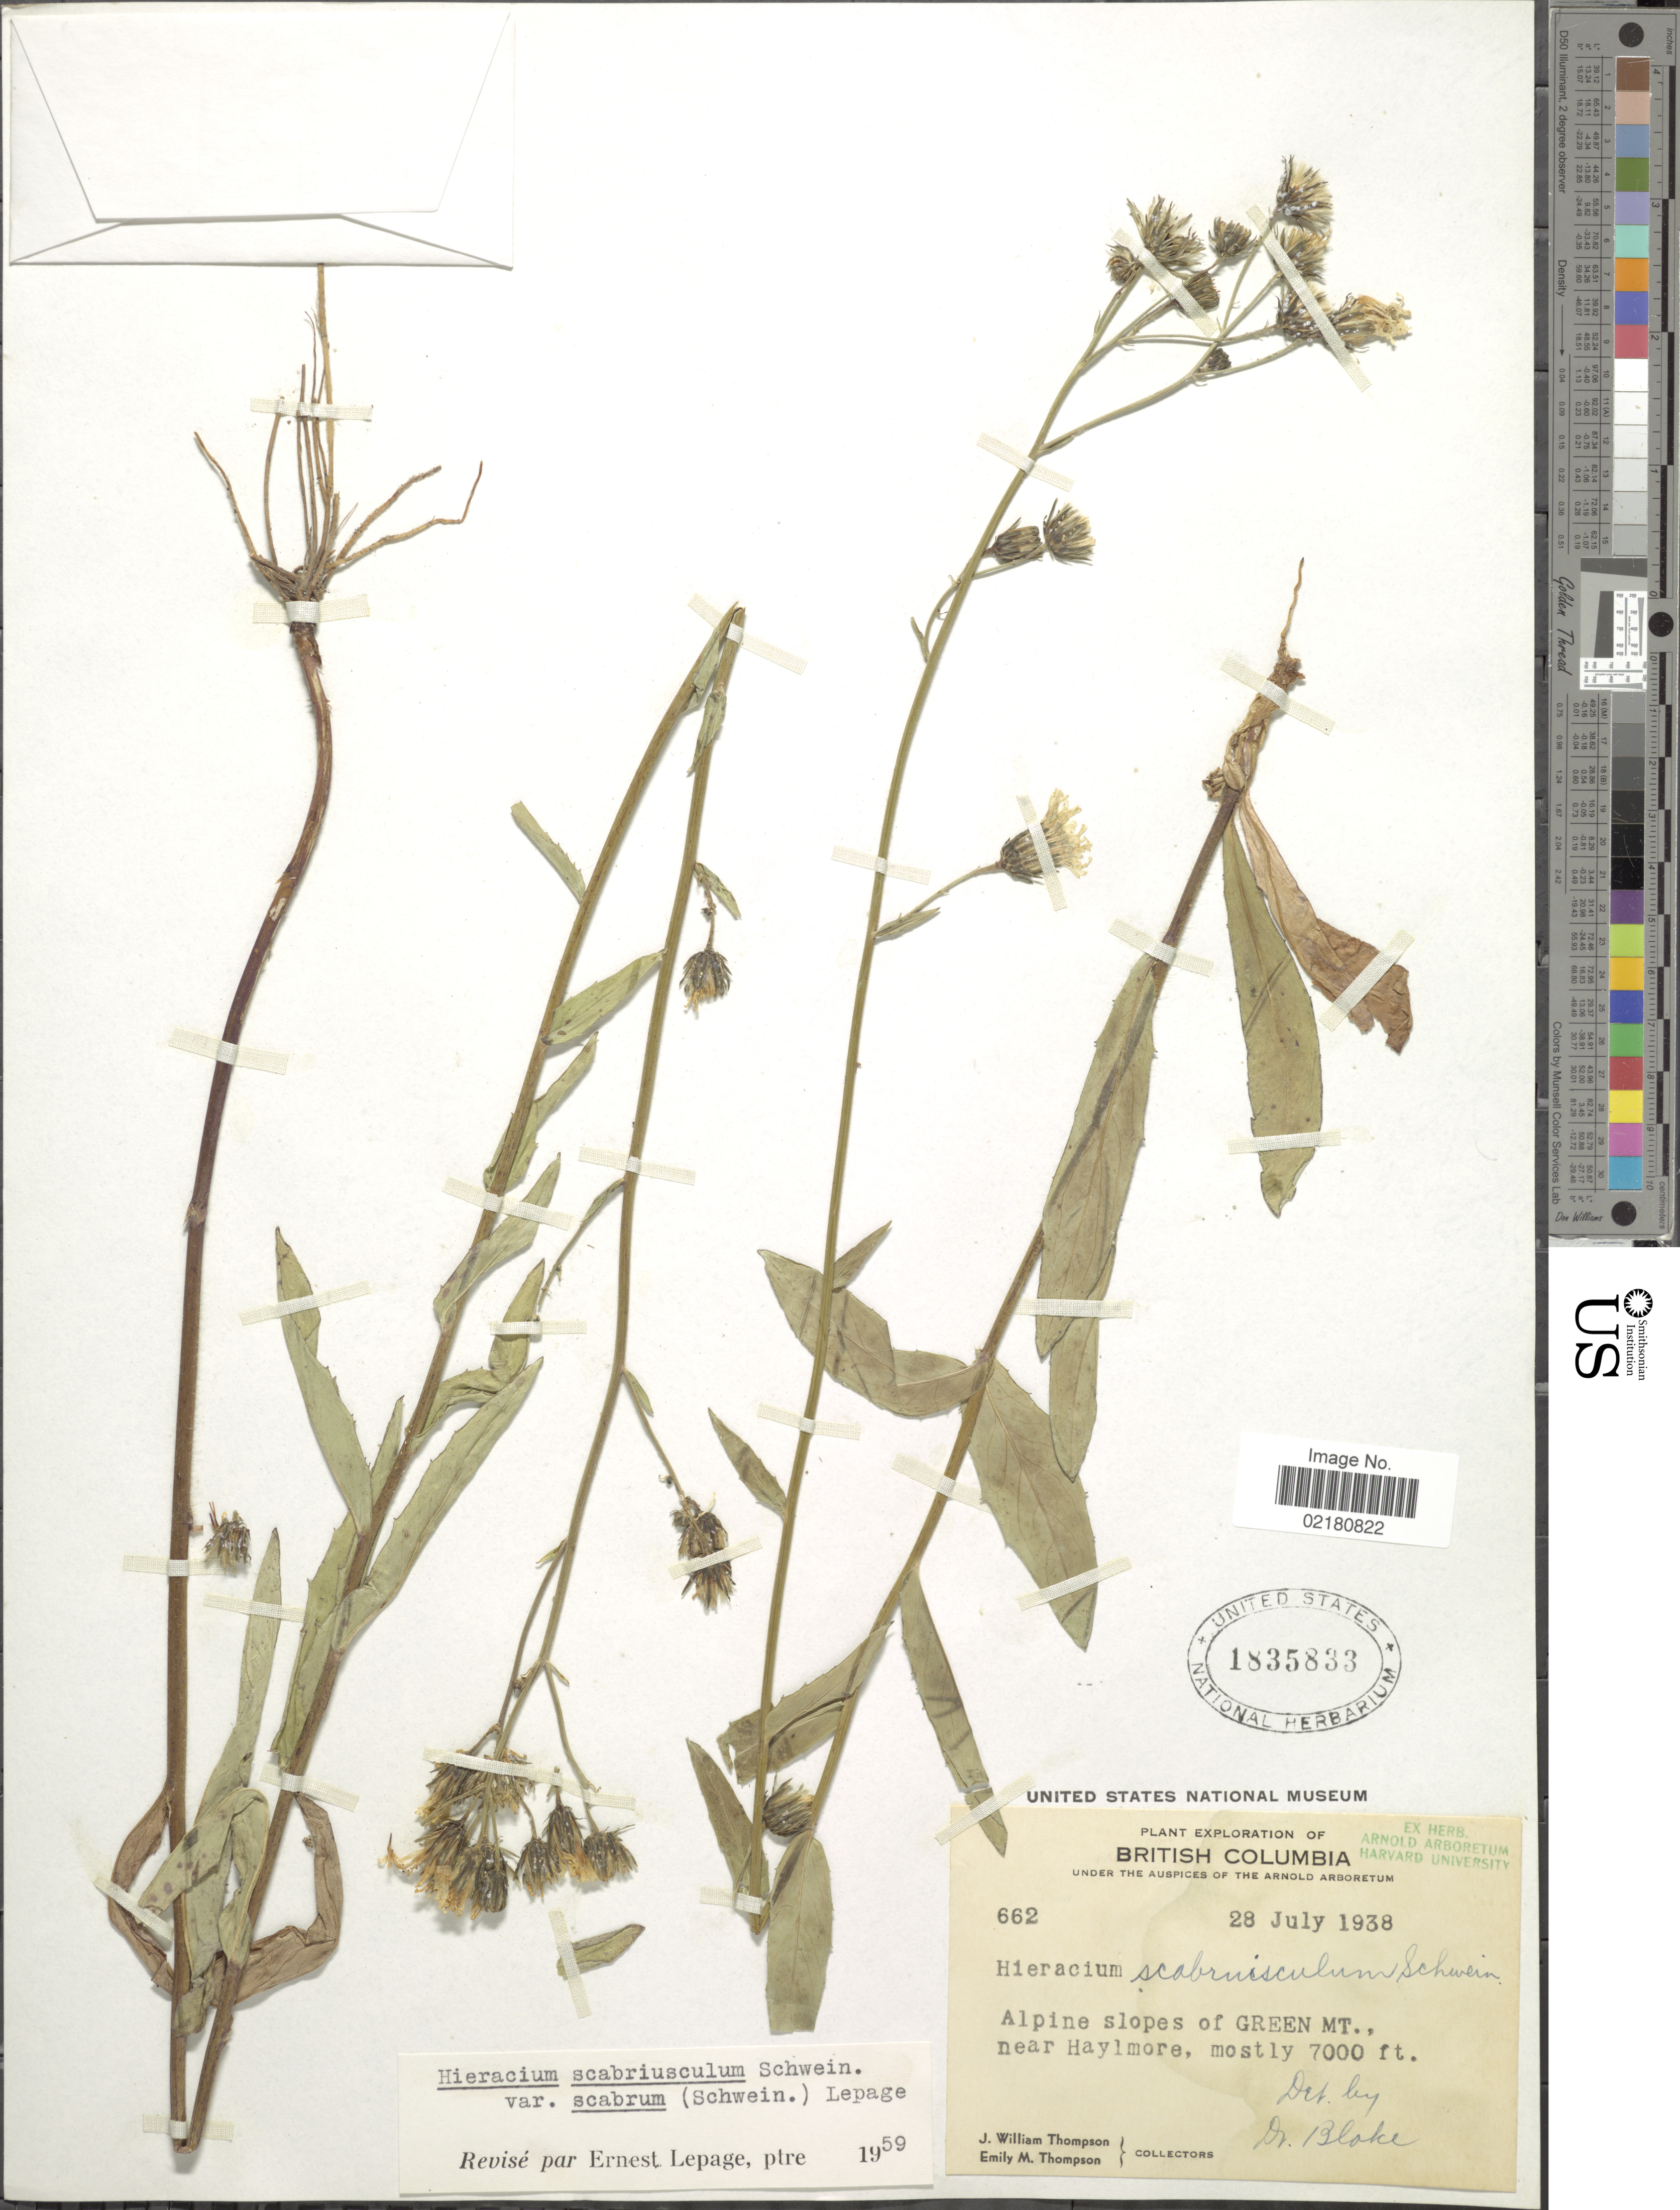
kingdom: Plantae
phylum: Tracheophyta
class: Magnoliopsida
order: Asterales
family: Asteraceae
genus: Hieracium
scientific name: Hieracium umbellatum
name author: L.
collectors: J. W. Thompson & E. M. Thompson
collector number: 662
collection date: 1938-07-28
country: Canada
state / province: British Columbia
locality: Alpine slopes of GREEN MT., near Haylmore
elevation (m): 2134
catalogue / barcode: US 1835833